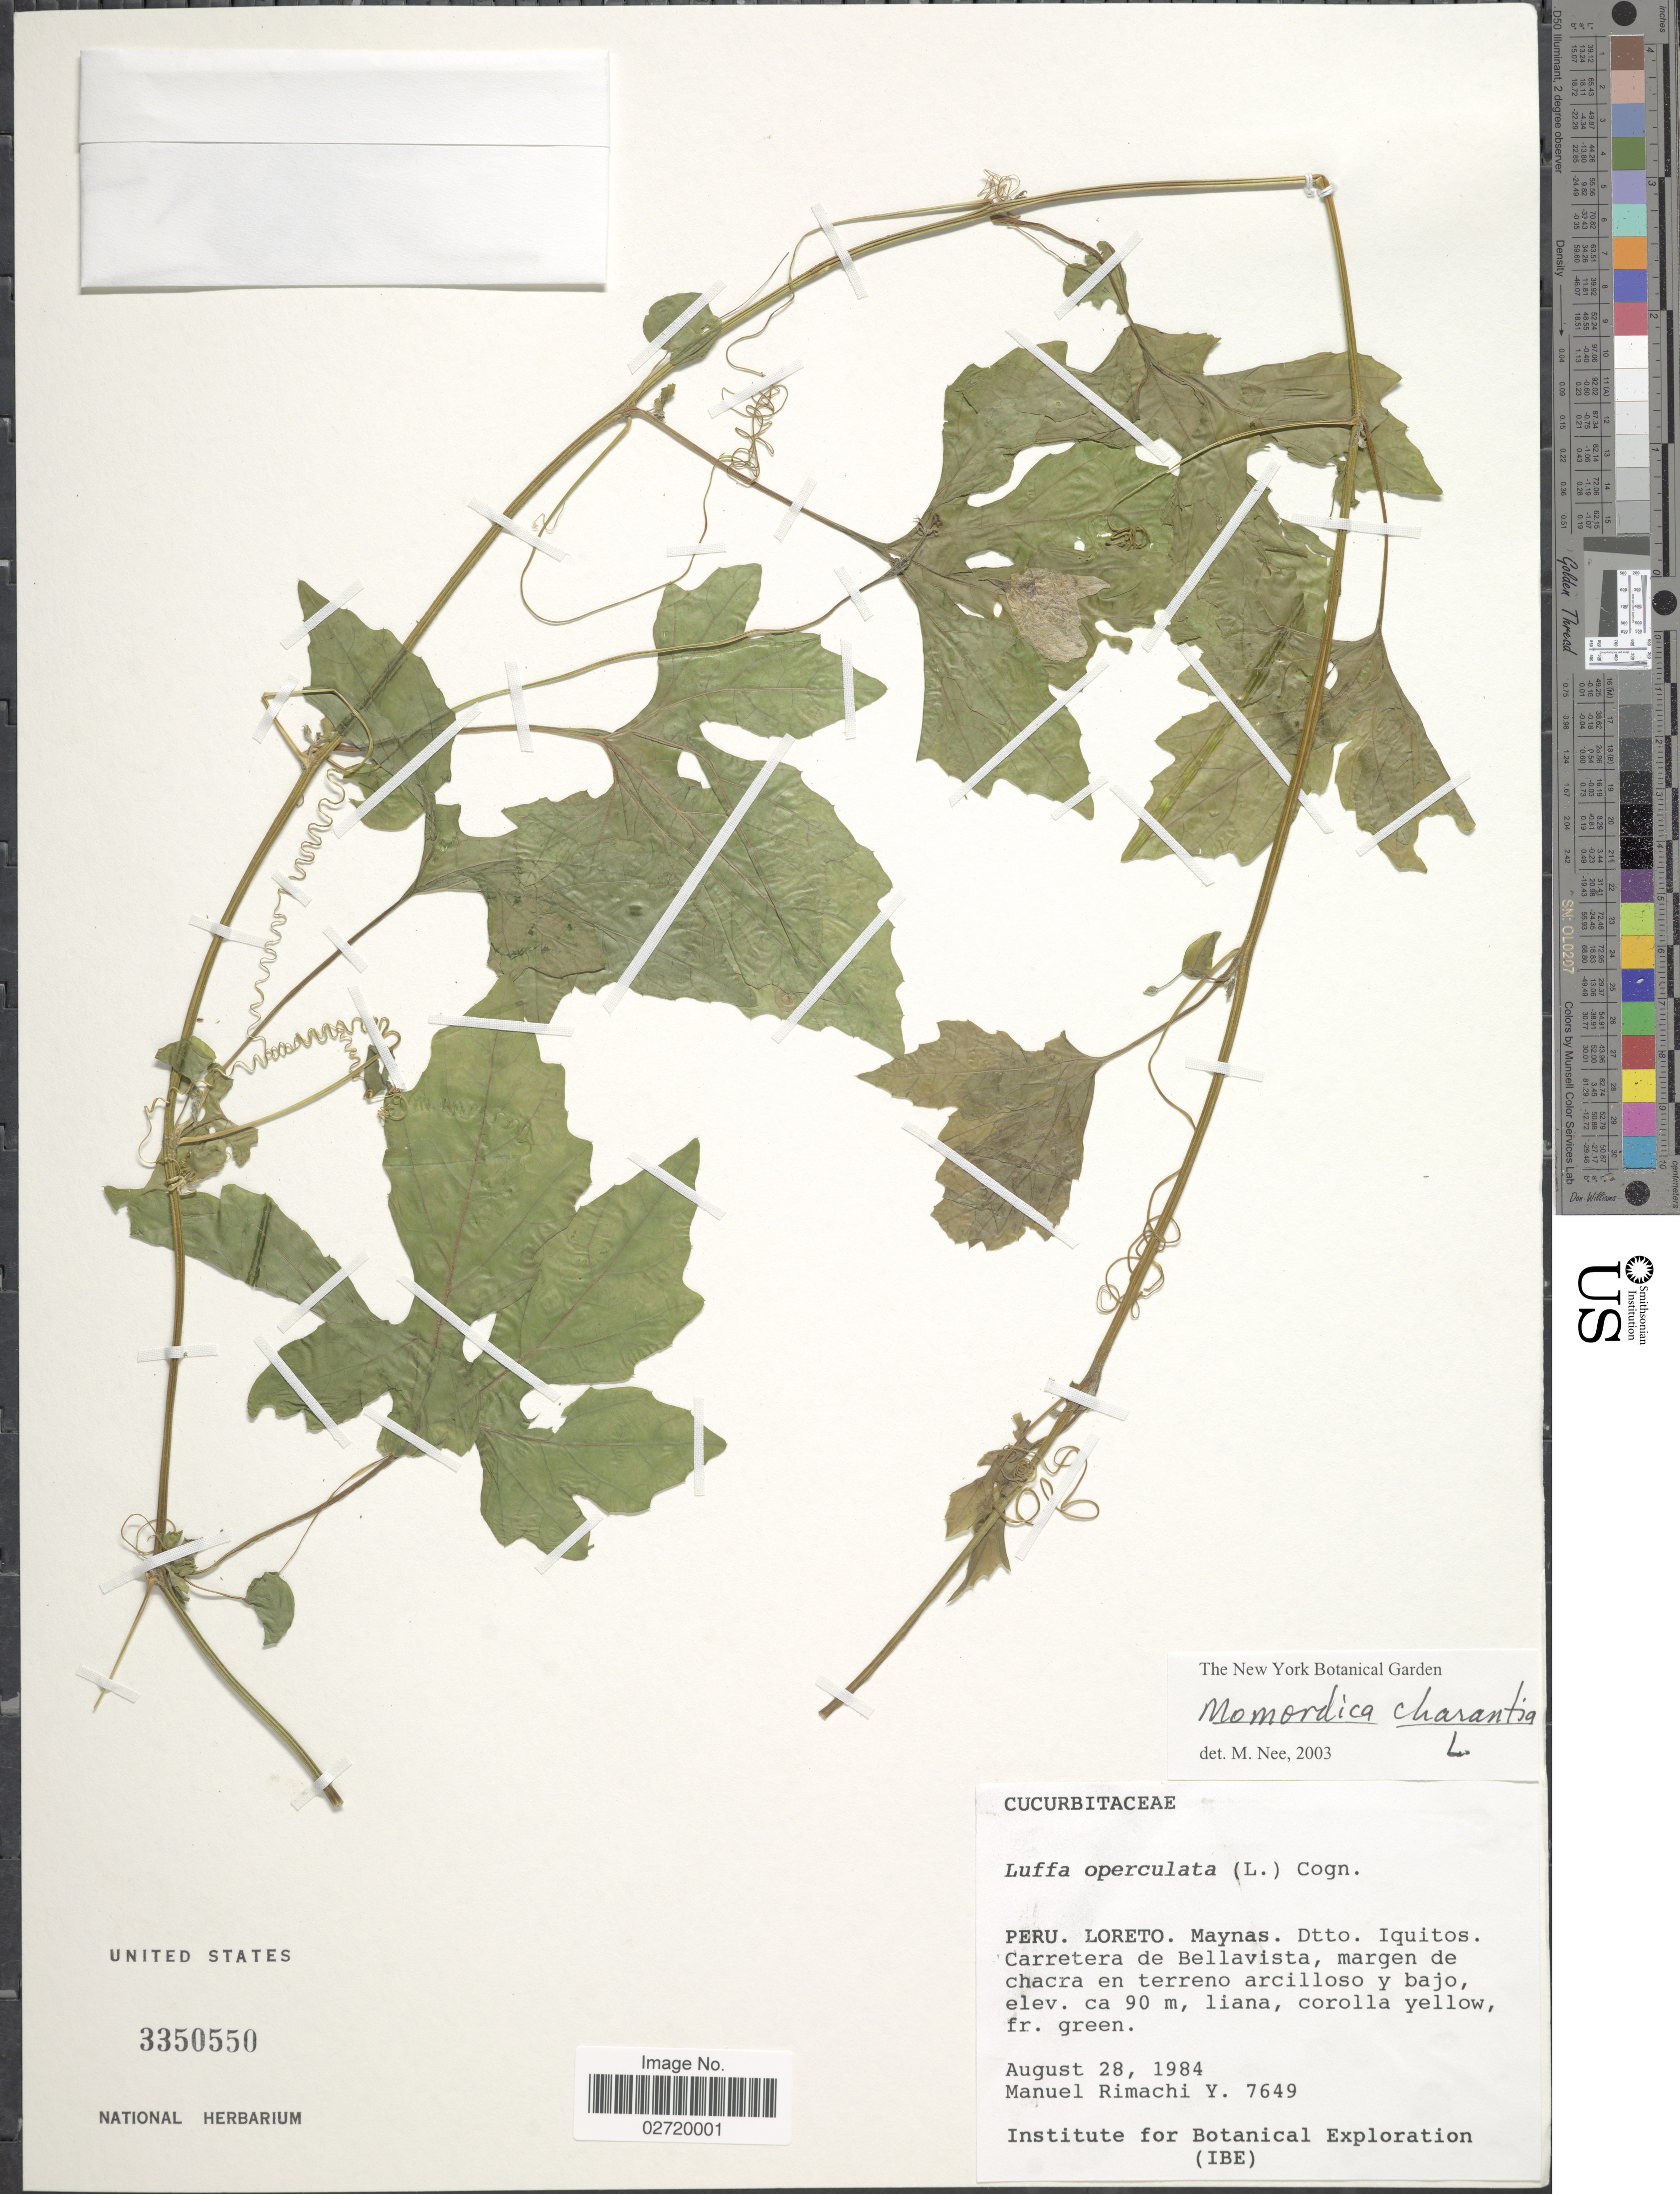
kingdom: Plantae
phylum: Tracheophyta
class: Magnoliopsida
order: Cucurbitales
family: Cucurbitaceae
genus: Momordica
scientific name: Momordica charantia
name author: L.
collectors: M. Rimachi Y.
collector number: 7649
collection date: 1984-08-28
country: Peru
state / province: Loreto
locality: Maynas, Dtto. Iquitos. Carretera de Bellavista, margen de chacra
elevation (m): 90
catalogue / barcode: US 3350550